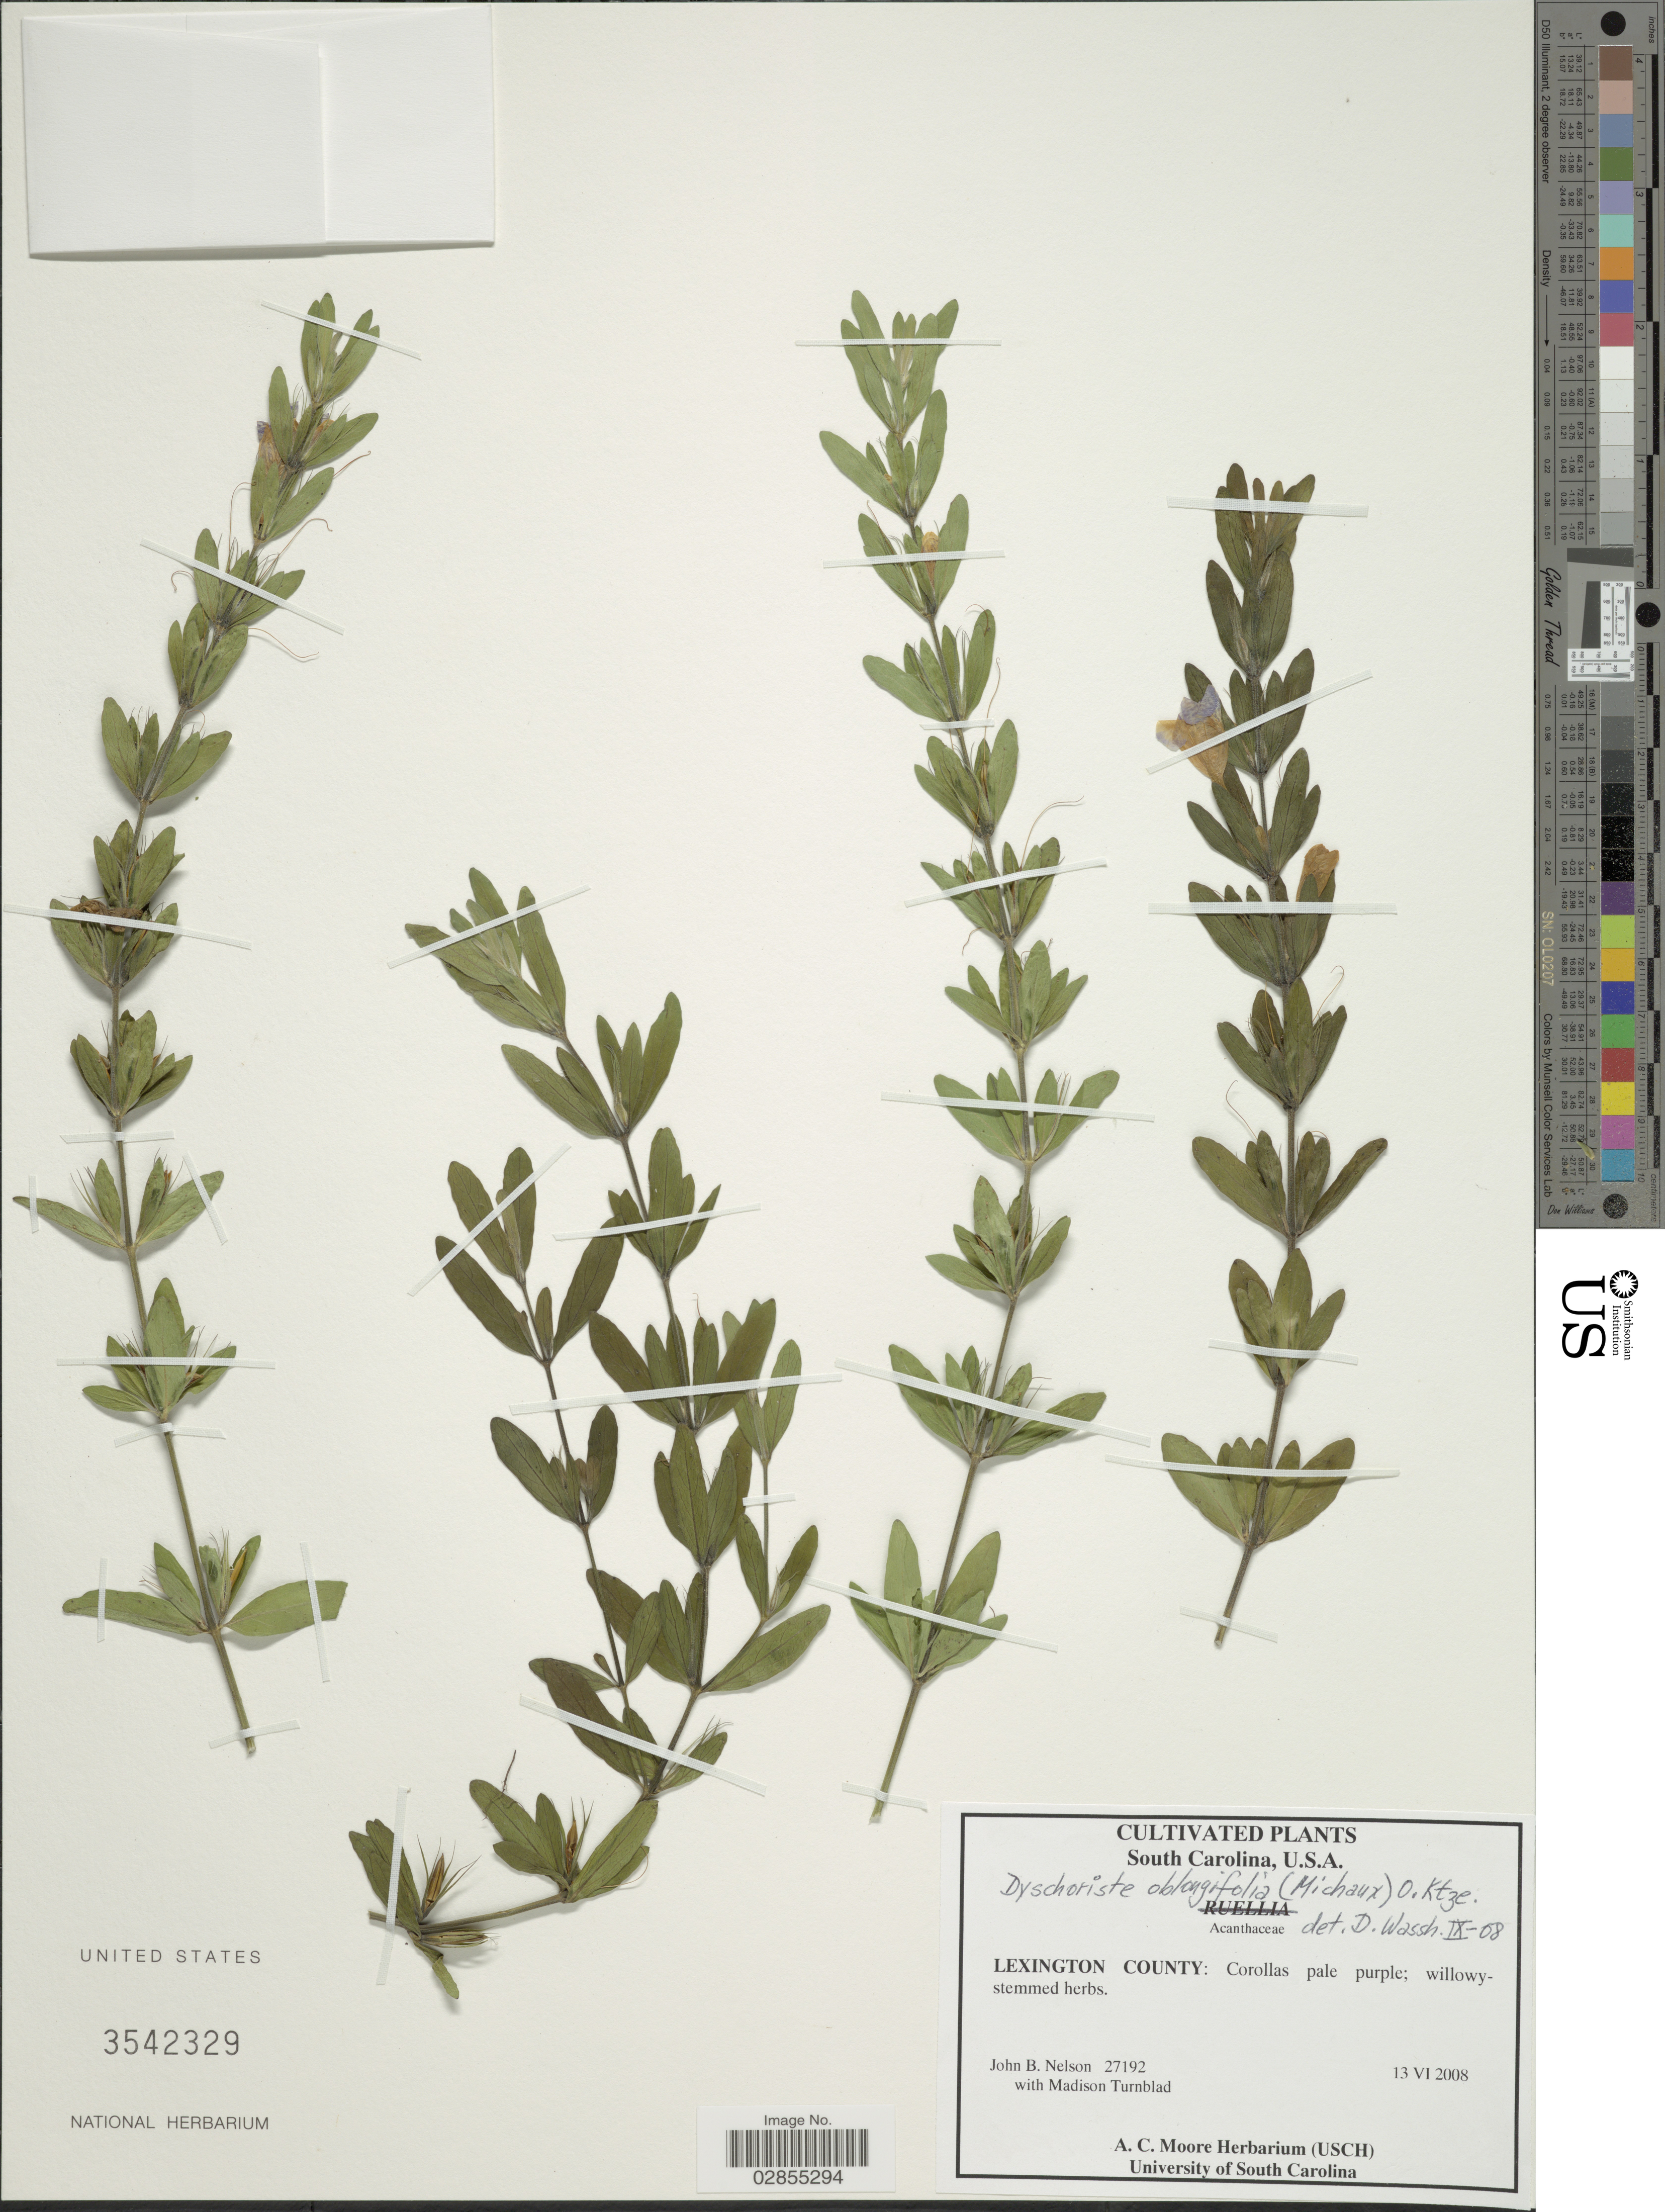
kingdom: Plantae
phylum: Tracheophyta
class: Magnoliopsida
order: Lamiales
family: Acanthaceae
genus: Dyschoriste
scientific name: Dyschoriste oblongifolia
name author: (Michx.) Kuntze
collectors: J. B. Nelson & M. Turnblad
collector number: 27192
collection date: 2008-06-13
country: United States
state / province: South Carolina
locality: Lexington County.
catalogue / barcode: US 3542329